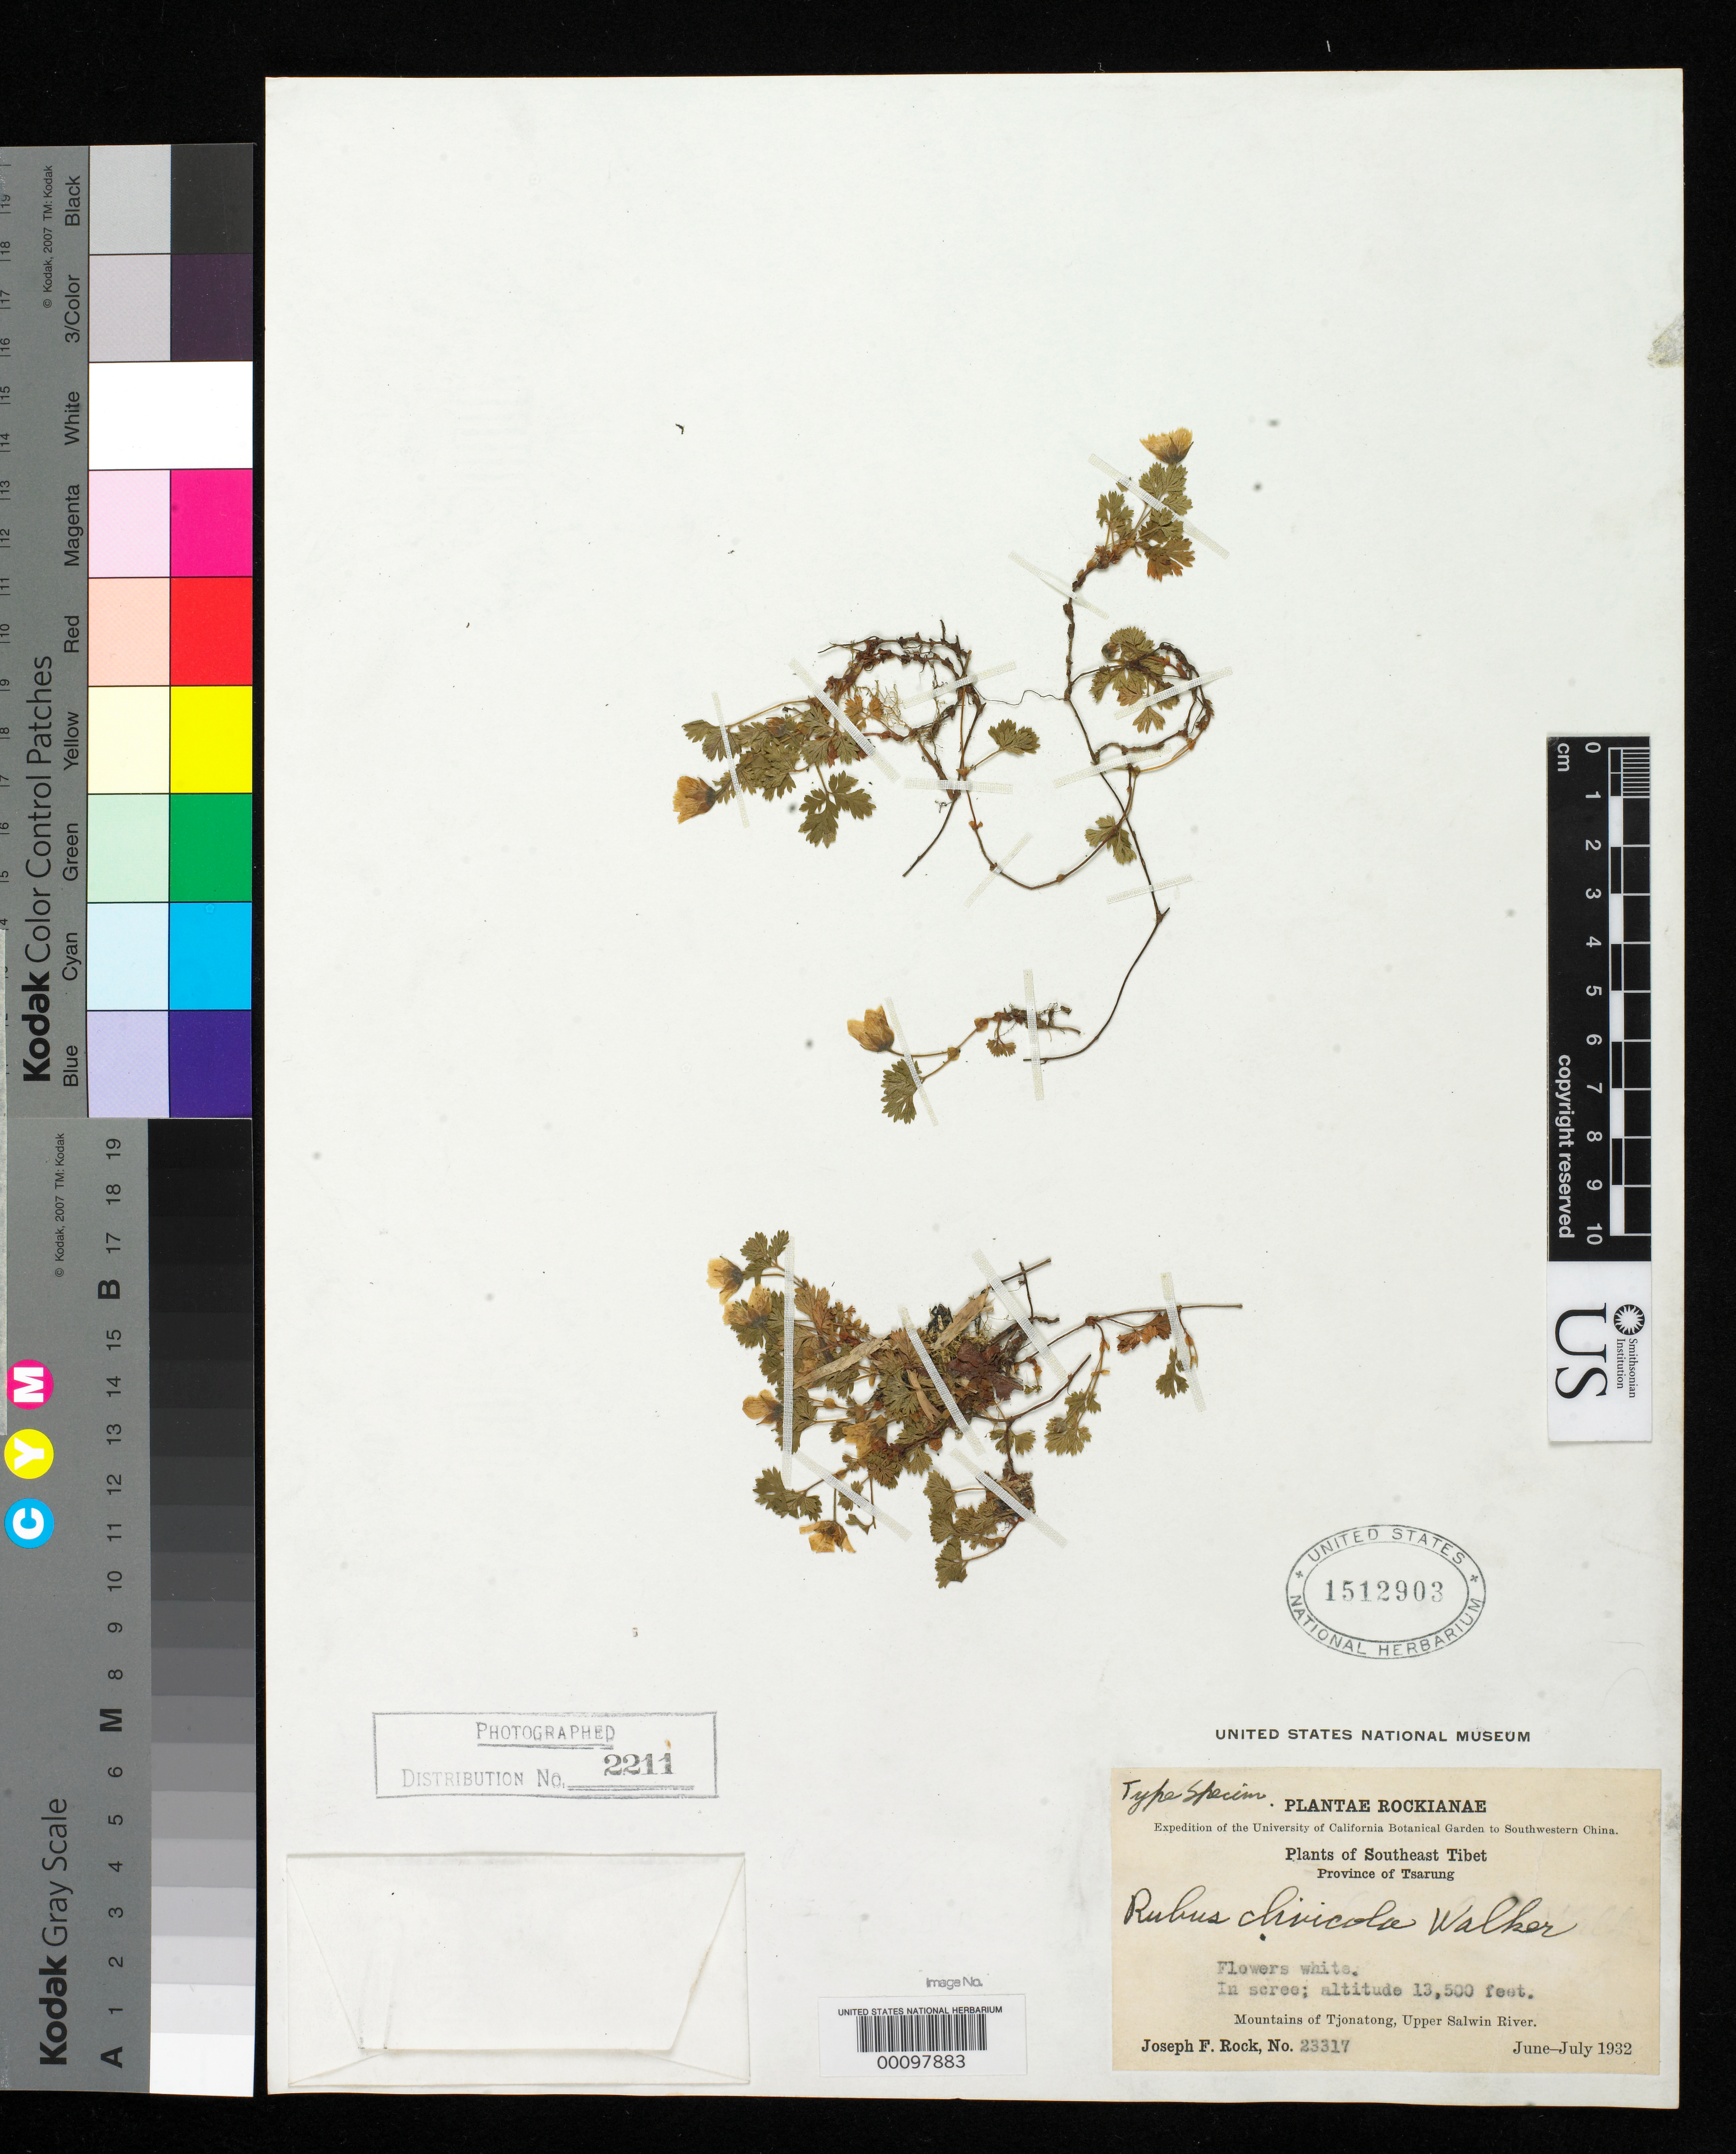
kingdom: Plantae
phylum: Tracheophyta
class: Magnoliopsida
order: Rosales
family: Rosaceae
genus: Rubus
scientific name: Rubus clivicola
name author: E. Walker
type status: Holotype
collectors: J. F. Rock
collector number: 23317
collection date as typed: Jun 1932 to -- Jul 1932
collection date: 1932-06/1932-07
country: China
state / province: Xizang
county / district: Tsorong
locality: Tjonatong Mountains, Upper Salween River.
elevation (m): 4200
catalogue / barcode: US 1512903